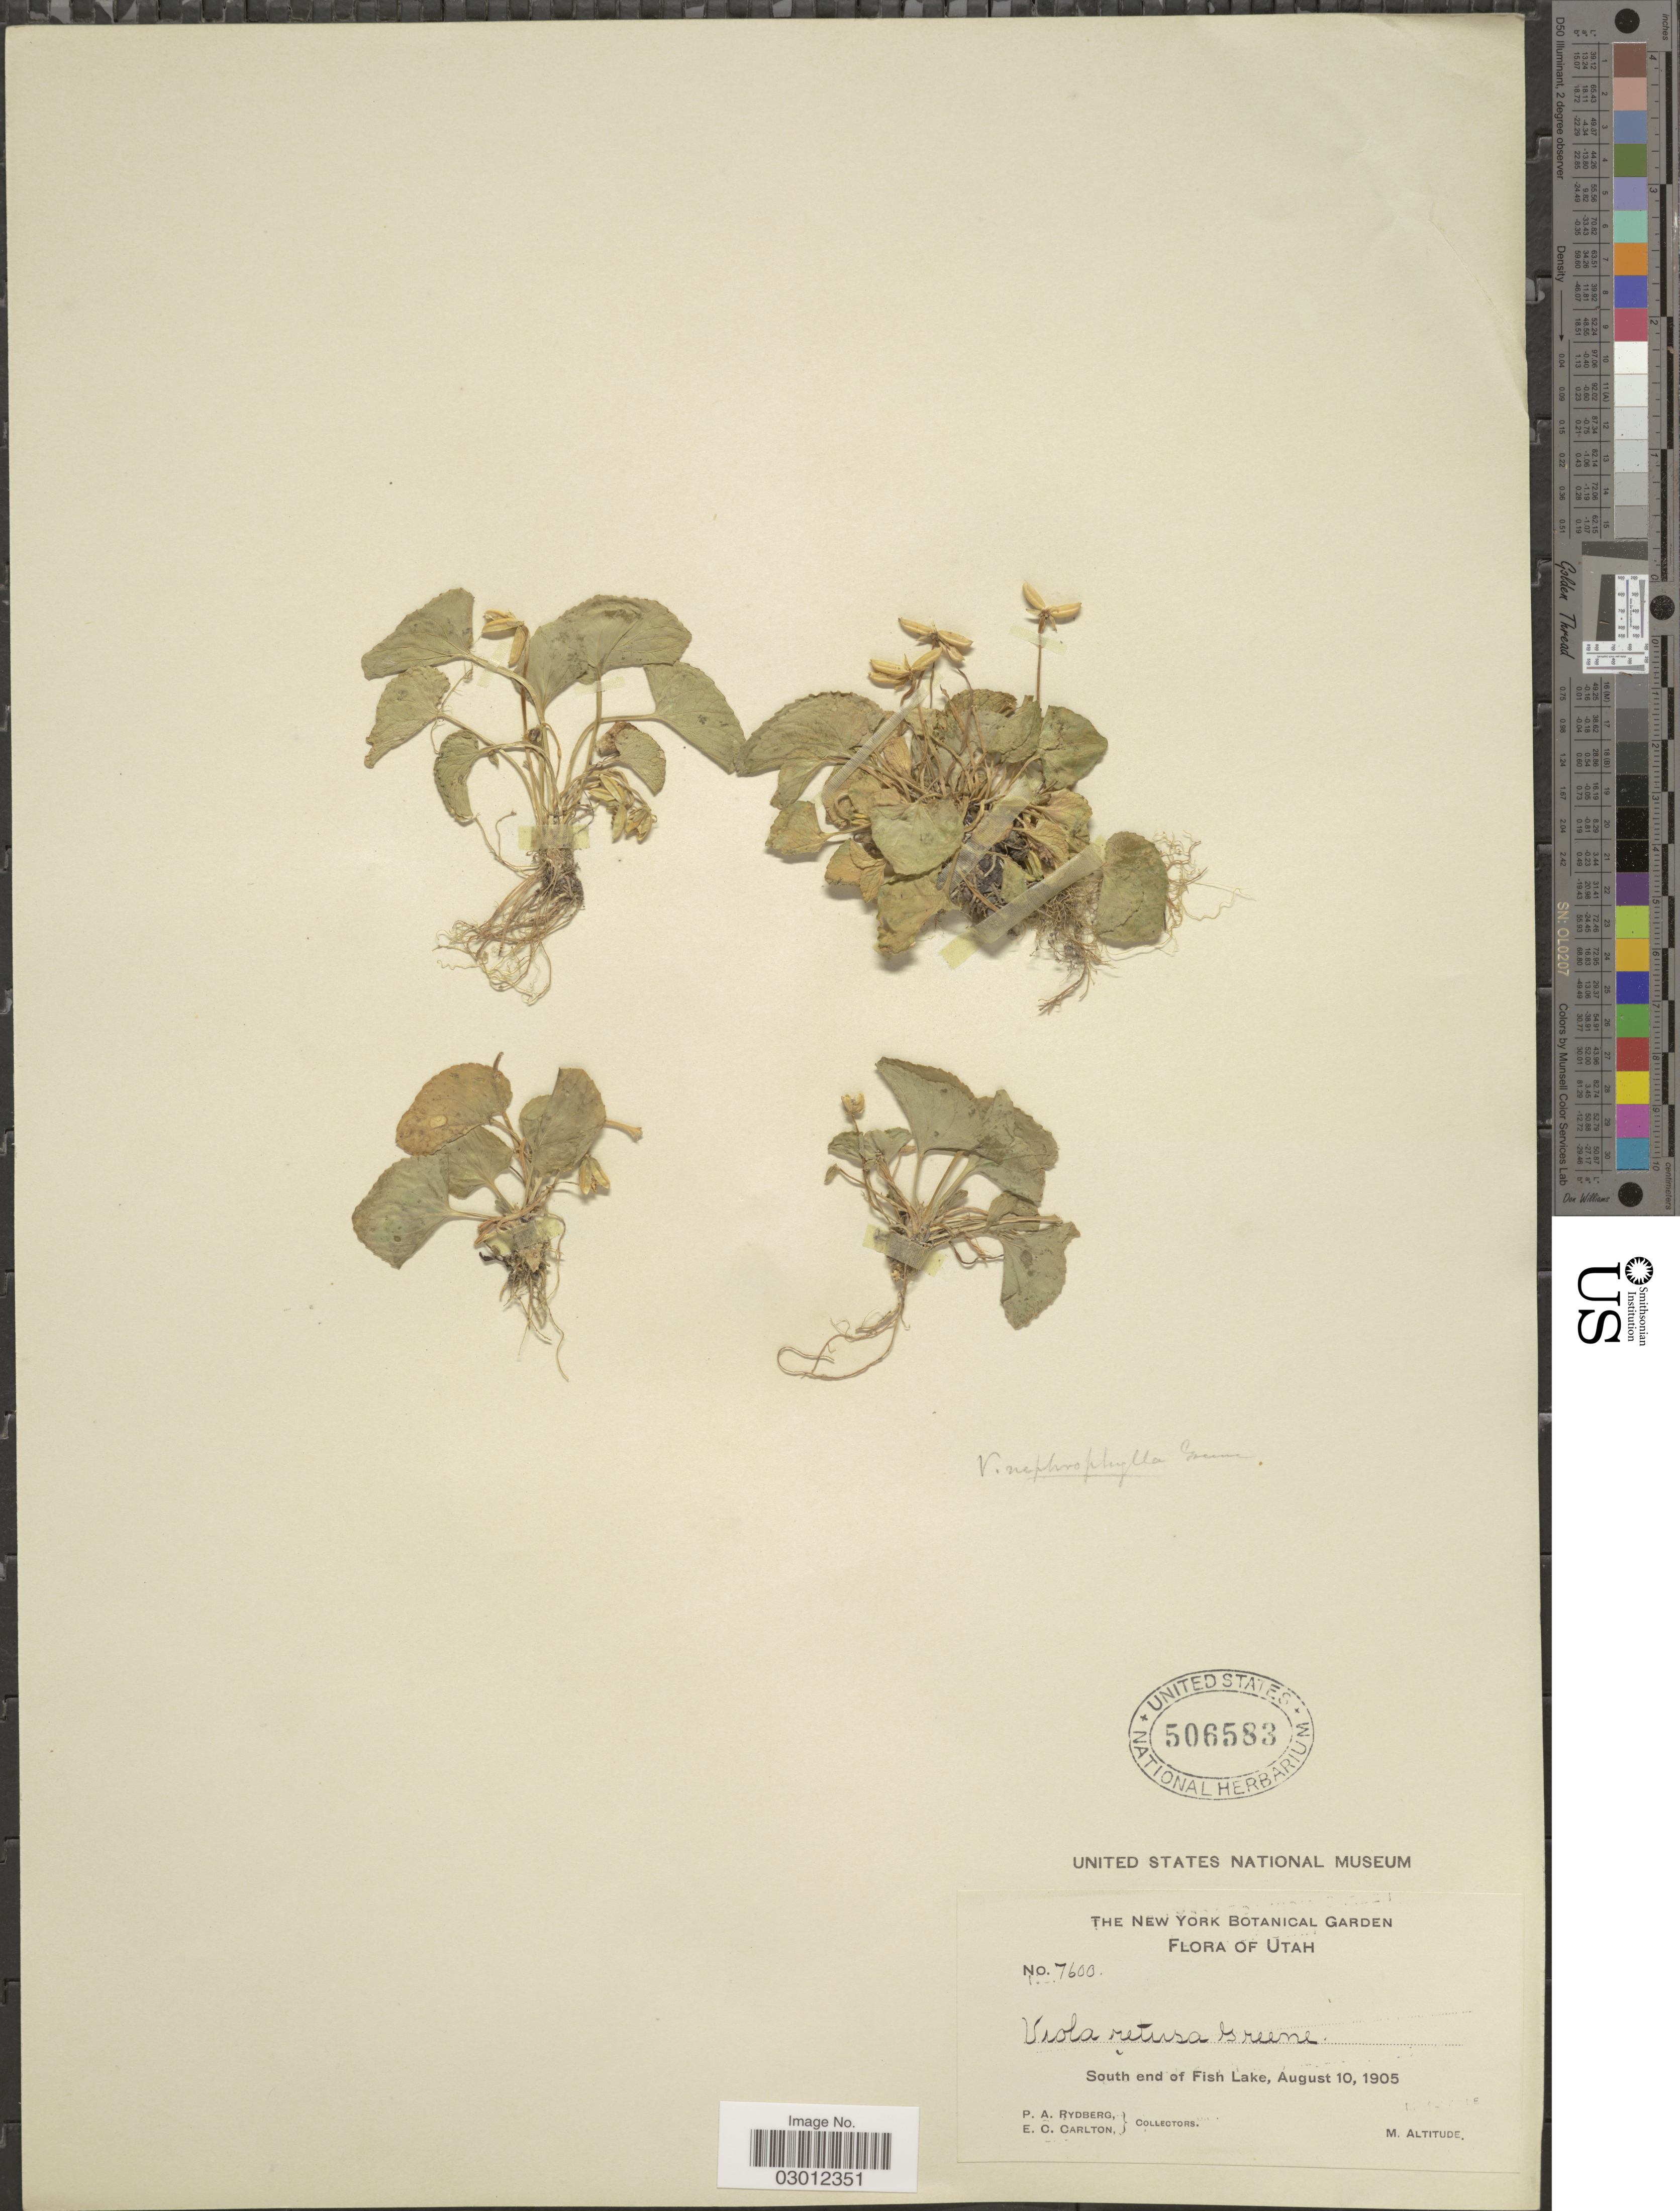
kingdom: Plantae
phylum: Tracheophyta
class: Magnoliopsida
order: Malpighiales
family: Violaceae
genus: Viola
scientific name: Viola nephrophylla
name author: Greene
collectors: P. A. Rydberg & E. Carlton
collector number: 7600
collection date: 1905-08-10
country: United States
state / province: Utah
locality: South end of Fish Lake.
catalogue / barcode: US 506583